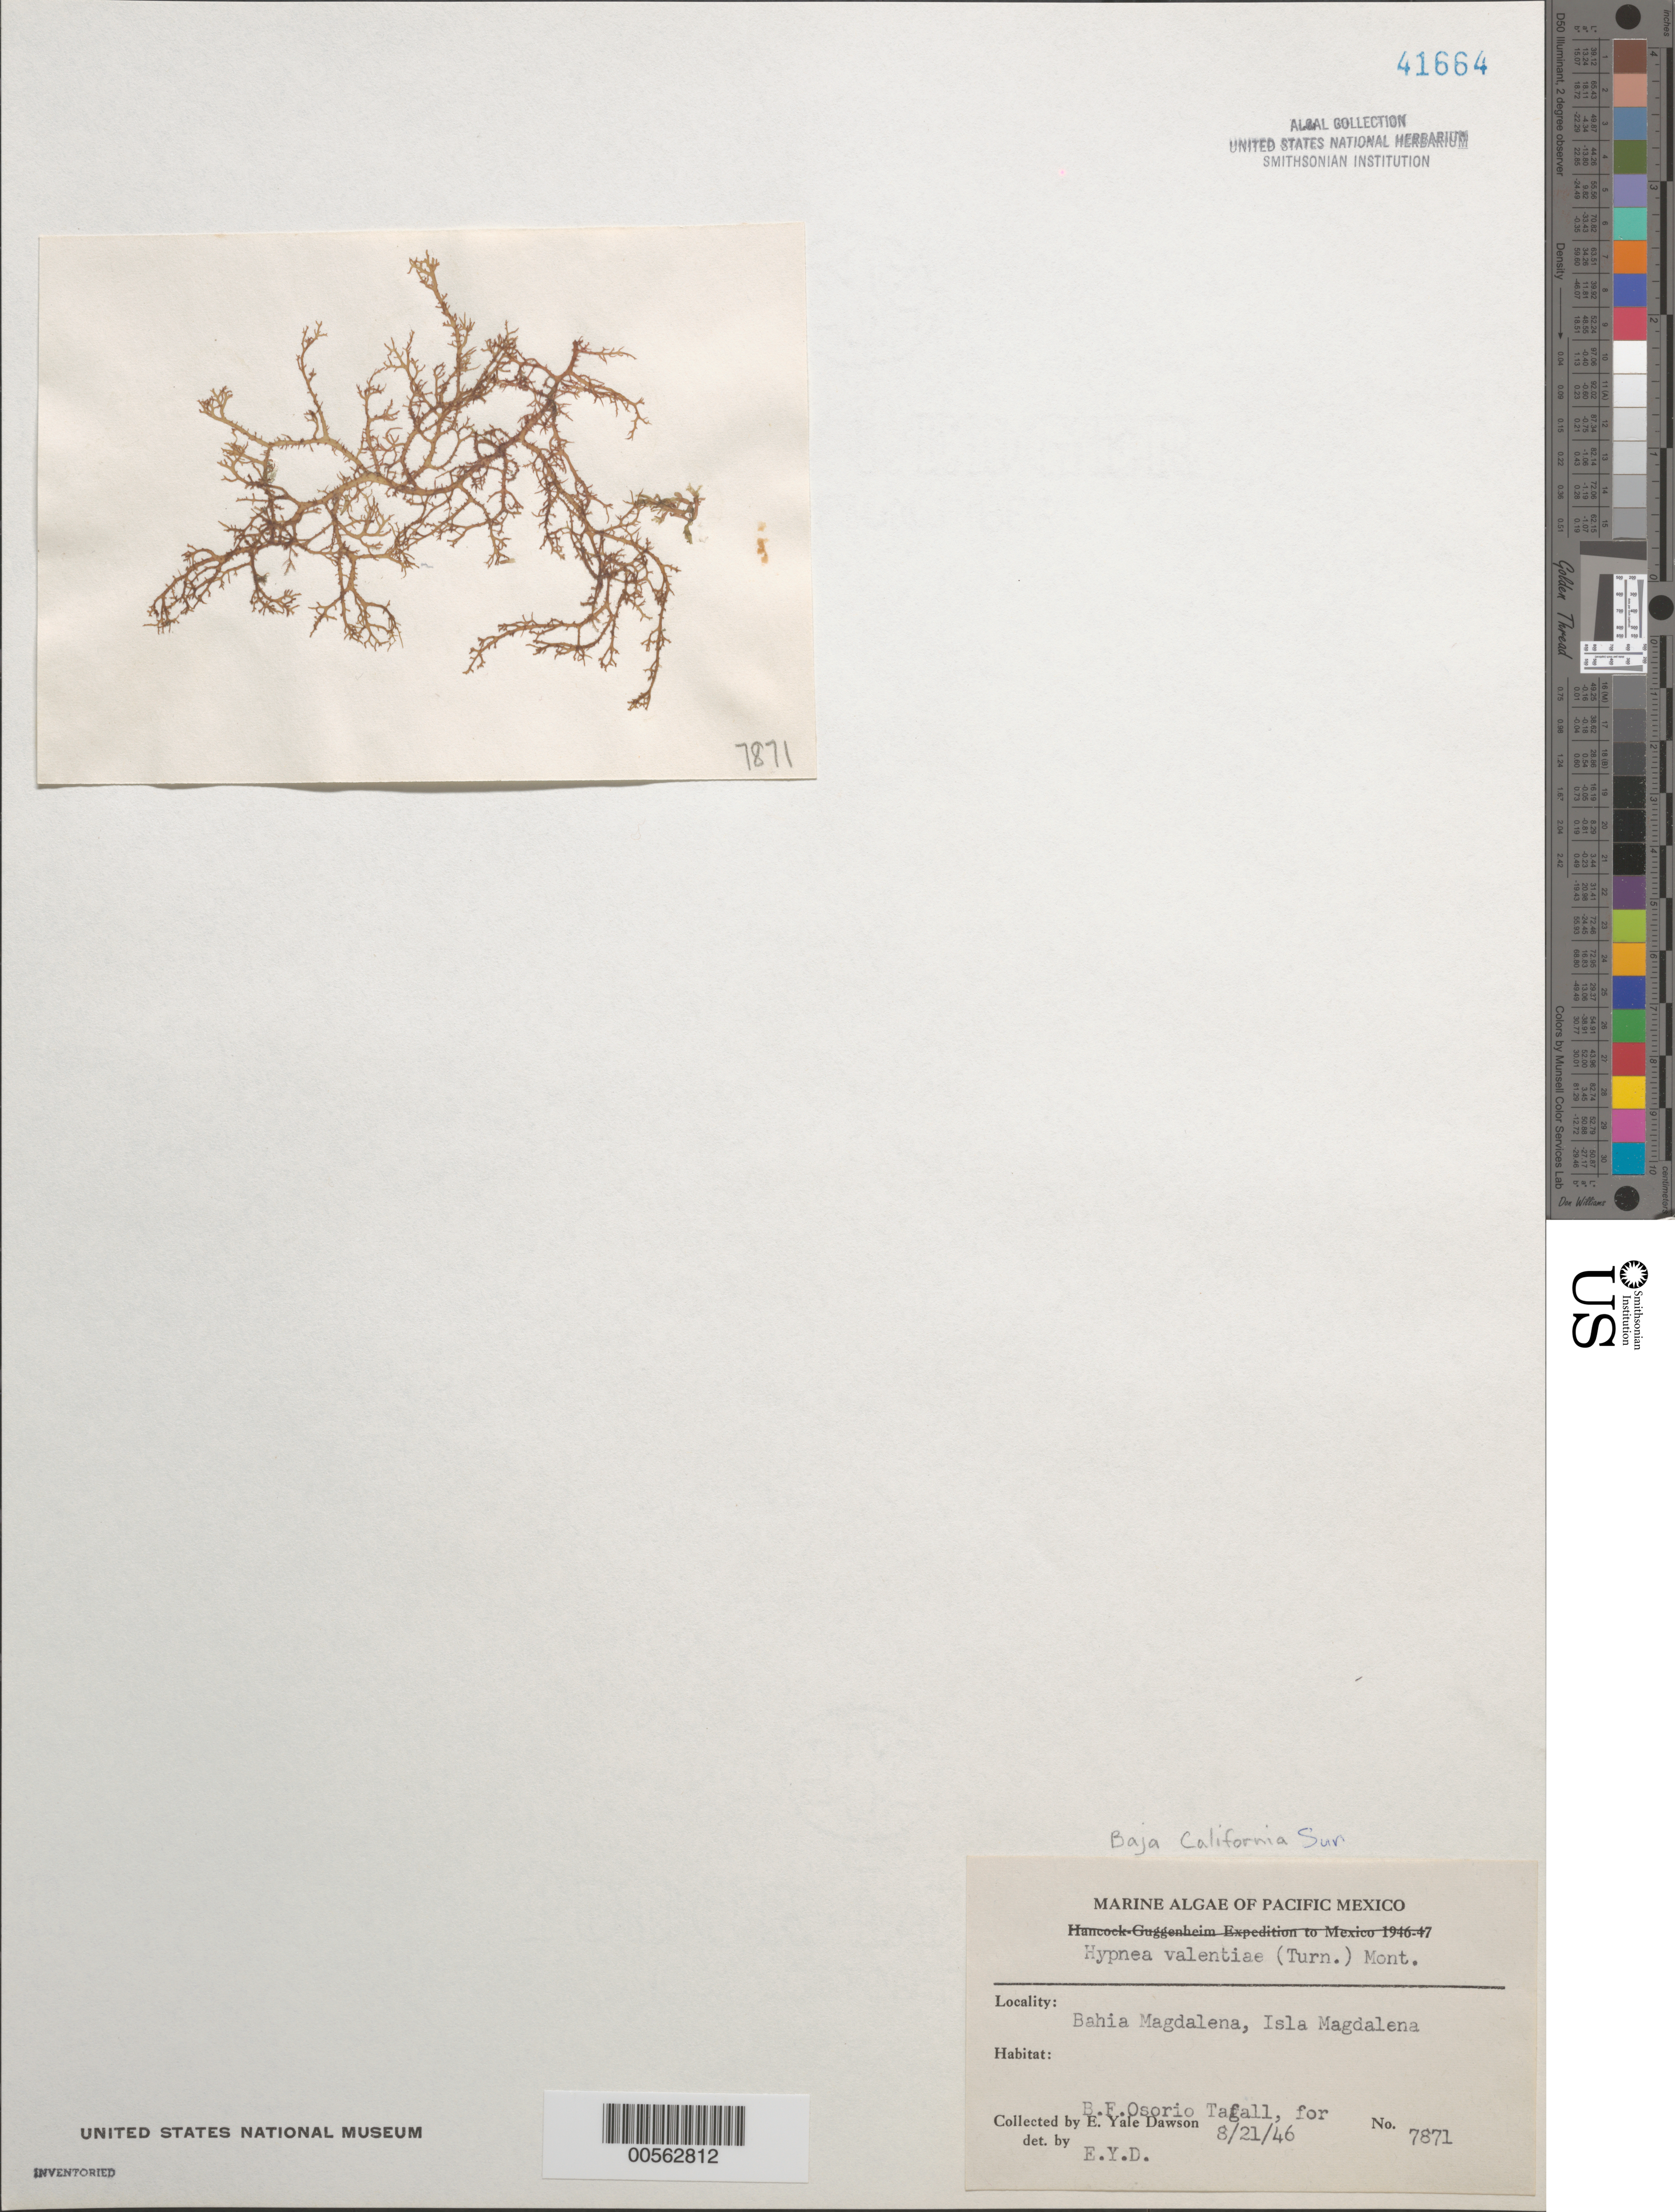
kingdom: Plantae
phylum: Rhodophyta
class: Florideophyceae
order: Gigartinales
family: Cystocloniaceae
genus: Hypnea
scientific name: Hypnea valentiae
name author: (Turner) Mont.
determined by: Dawson, E. Y.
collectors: B. Osario Tafall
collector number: EYD 7871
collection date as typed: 21 Aug 1946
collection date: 1946-08-21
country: Mexico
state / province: Baja California Sur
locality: Bahia Magdalena, Isla Magdalena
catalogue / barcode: US 41664